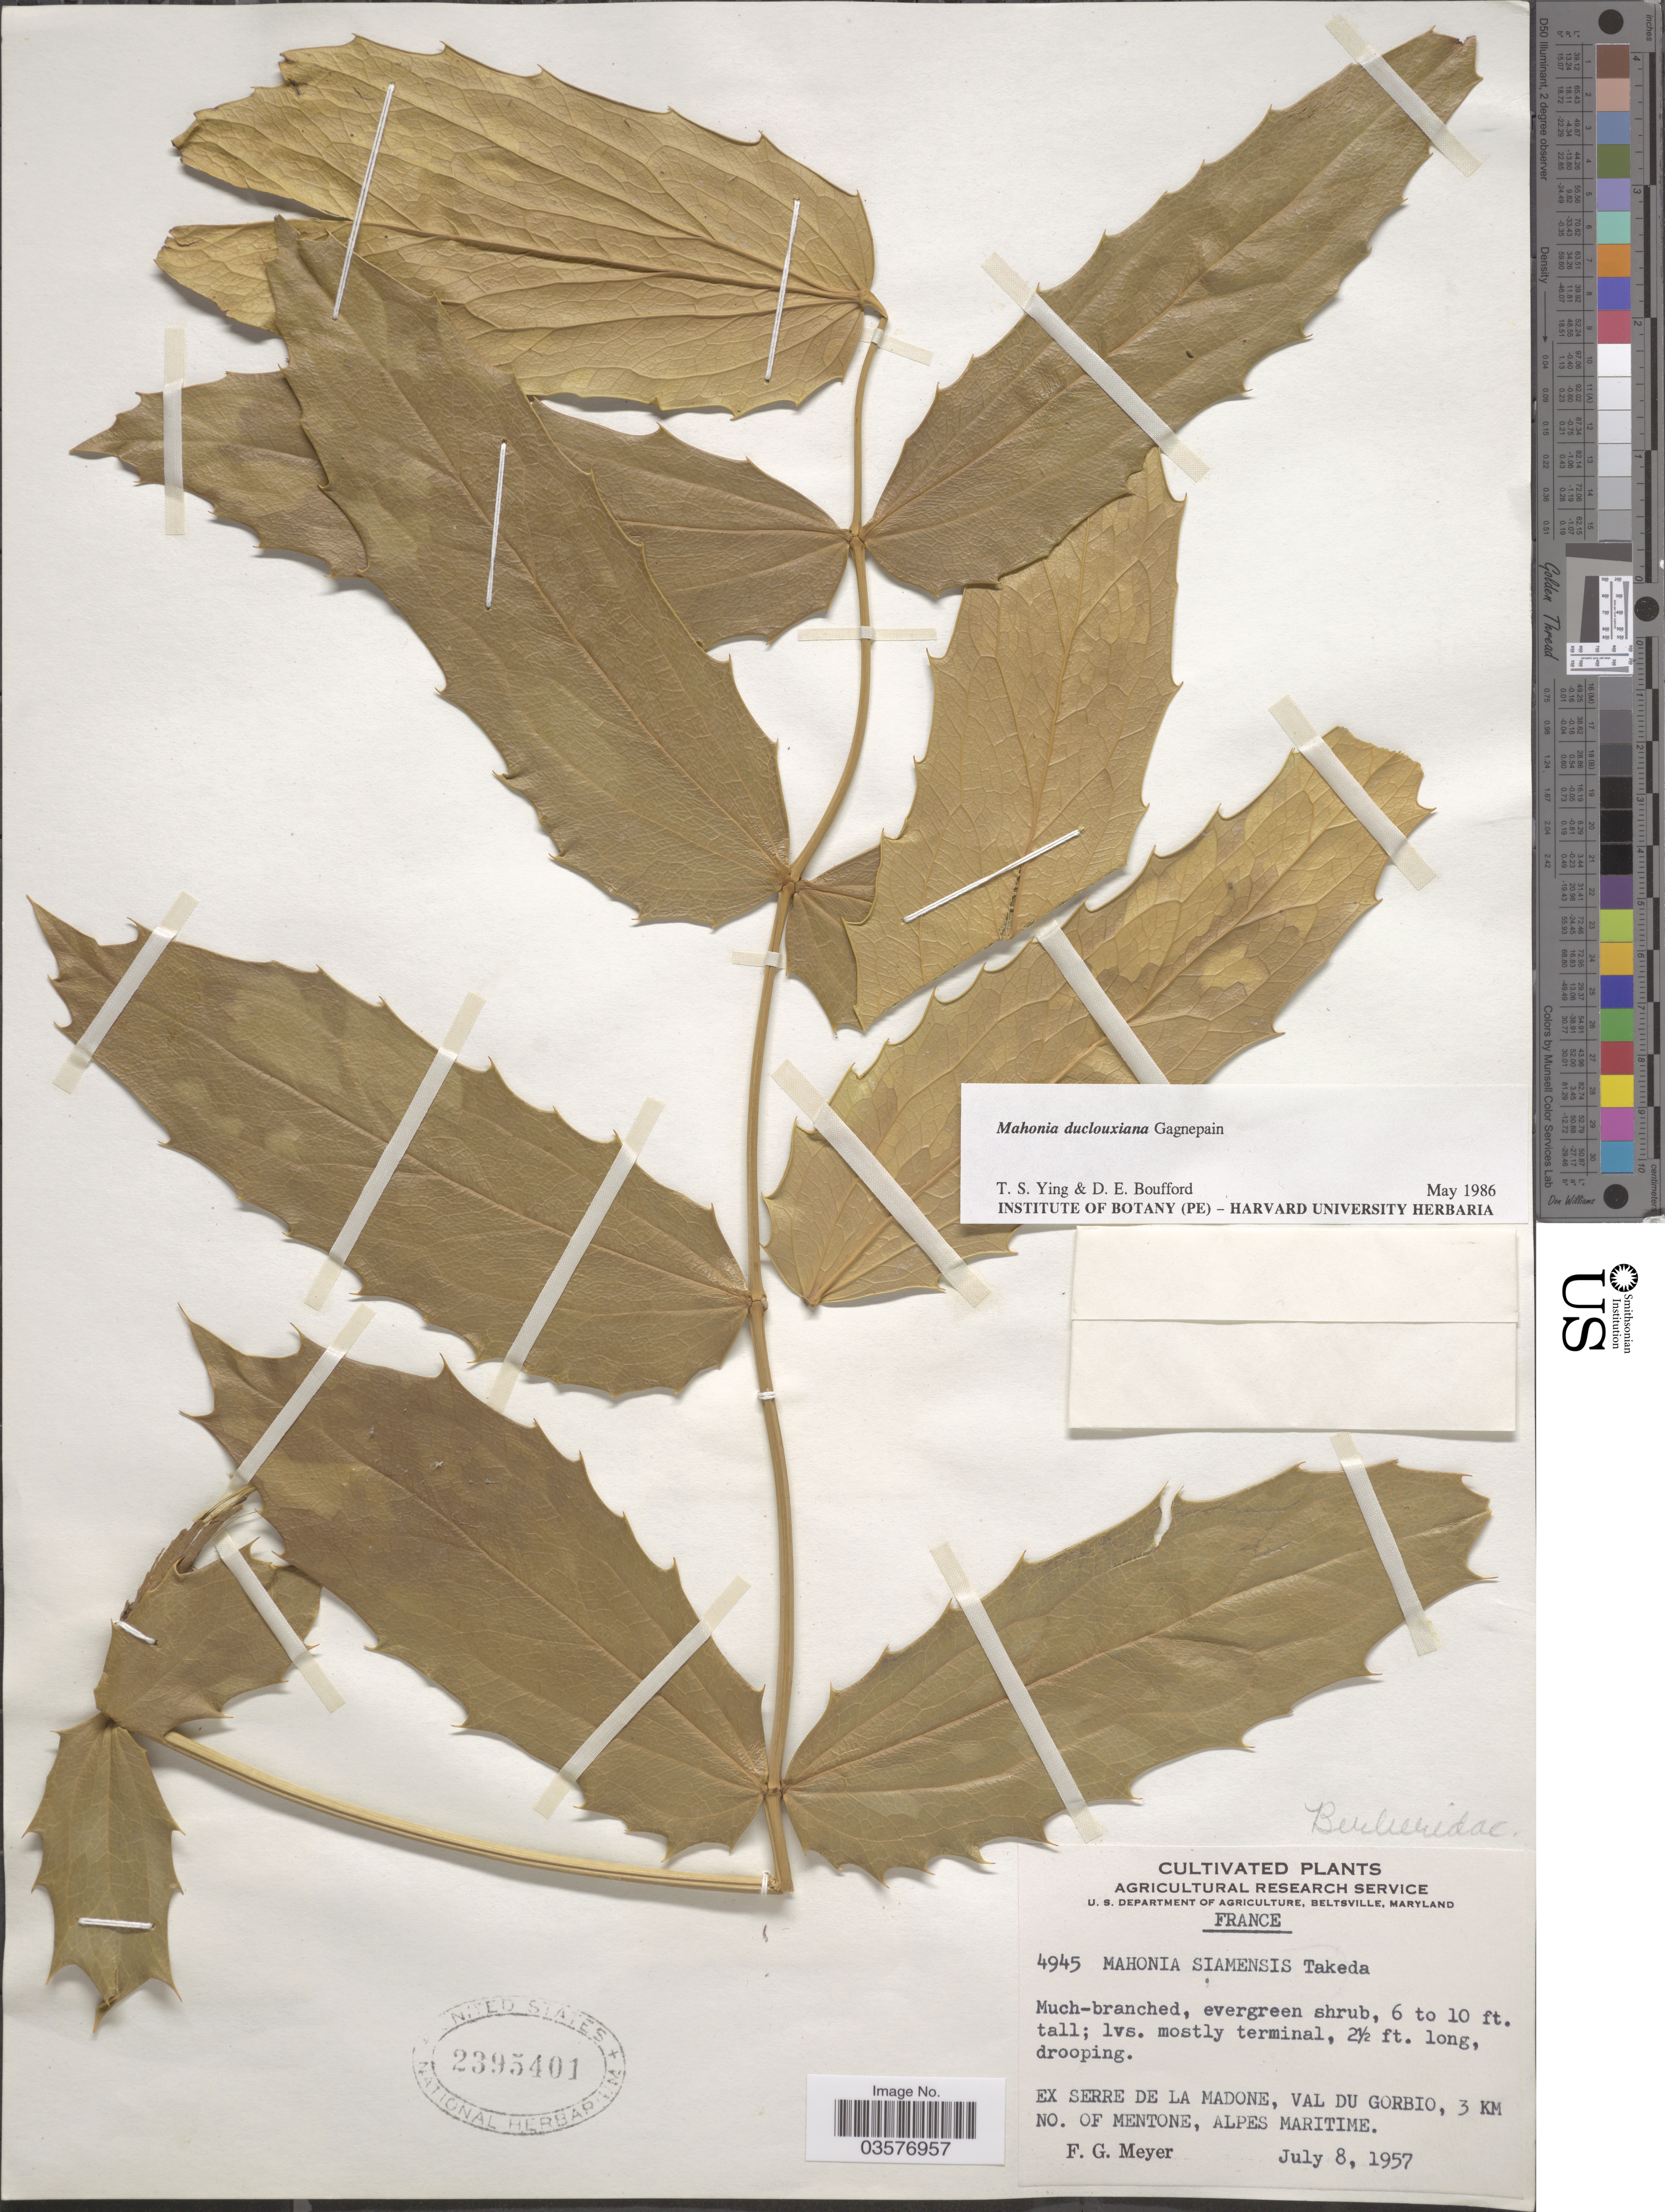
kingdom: Plantae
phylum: Tracheophyta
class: Magnoliopsida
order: Ranunculales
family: Berberidaceae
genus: Mahonia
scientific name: Mahonia duclouxiana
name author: Gagnep.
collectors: F. G. Meyer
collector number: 4945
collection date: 1957-07-08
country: France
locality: Ex serre de la Madone, Val du Gorbio, 3 km No. of Mentone, Alpes Maritime.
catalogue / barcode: US 2395401